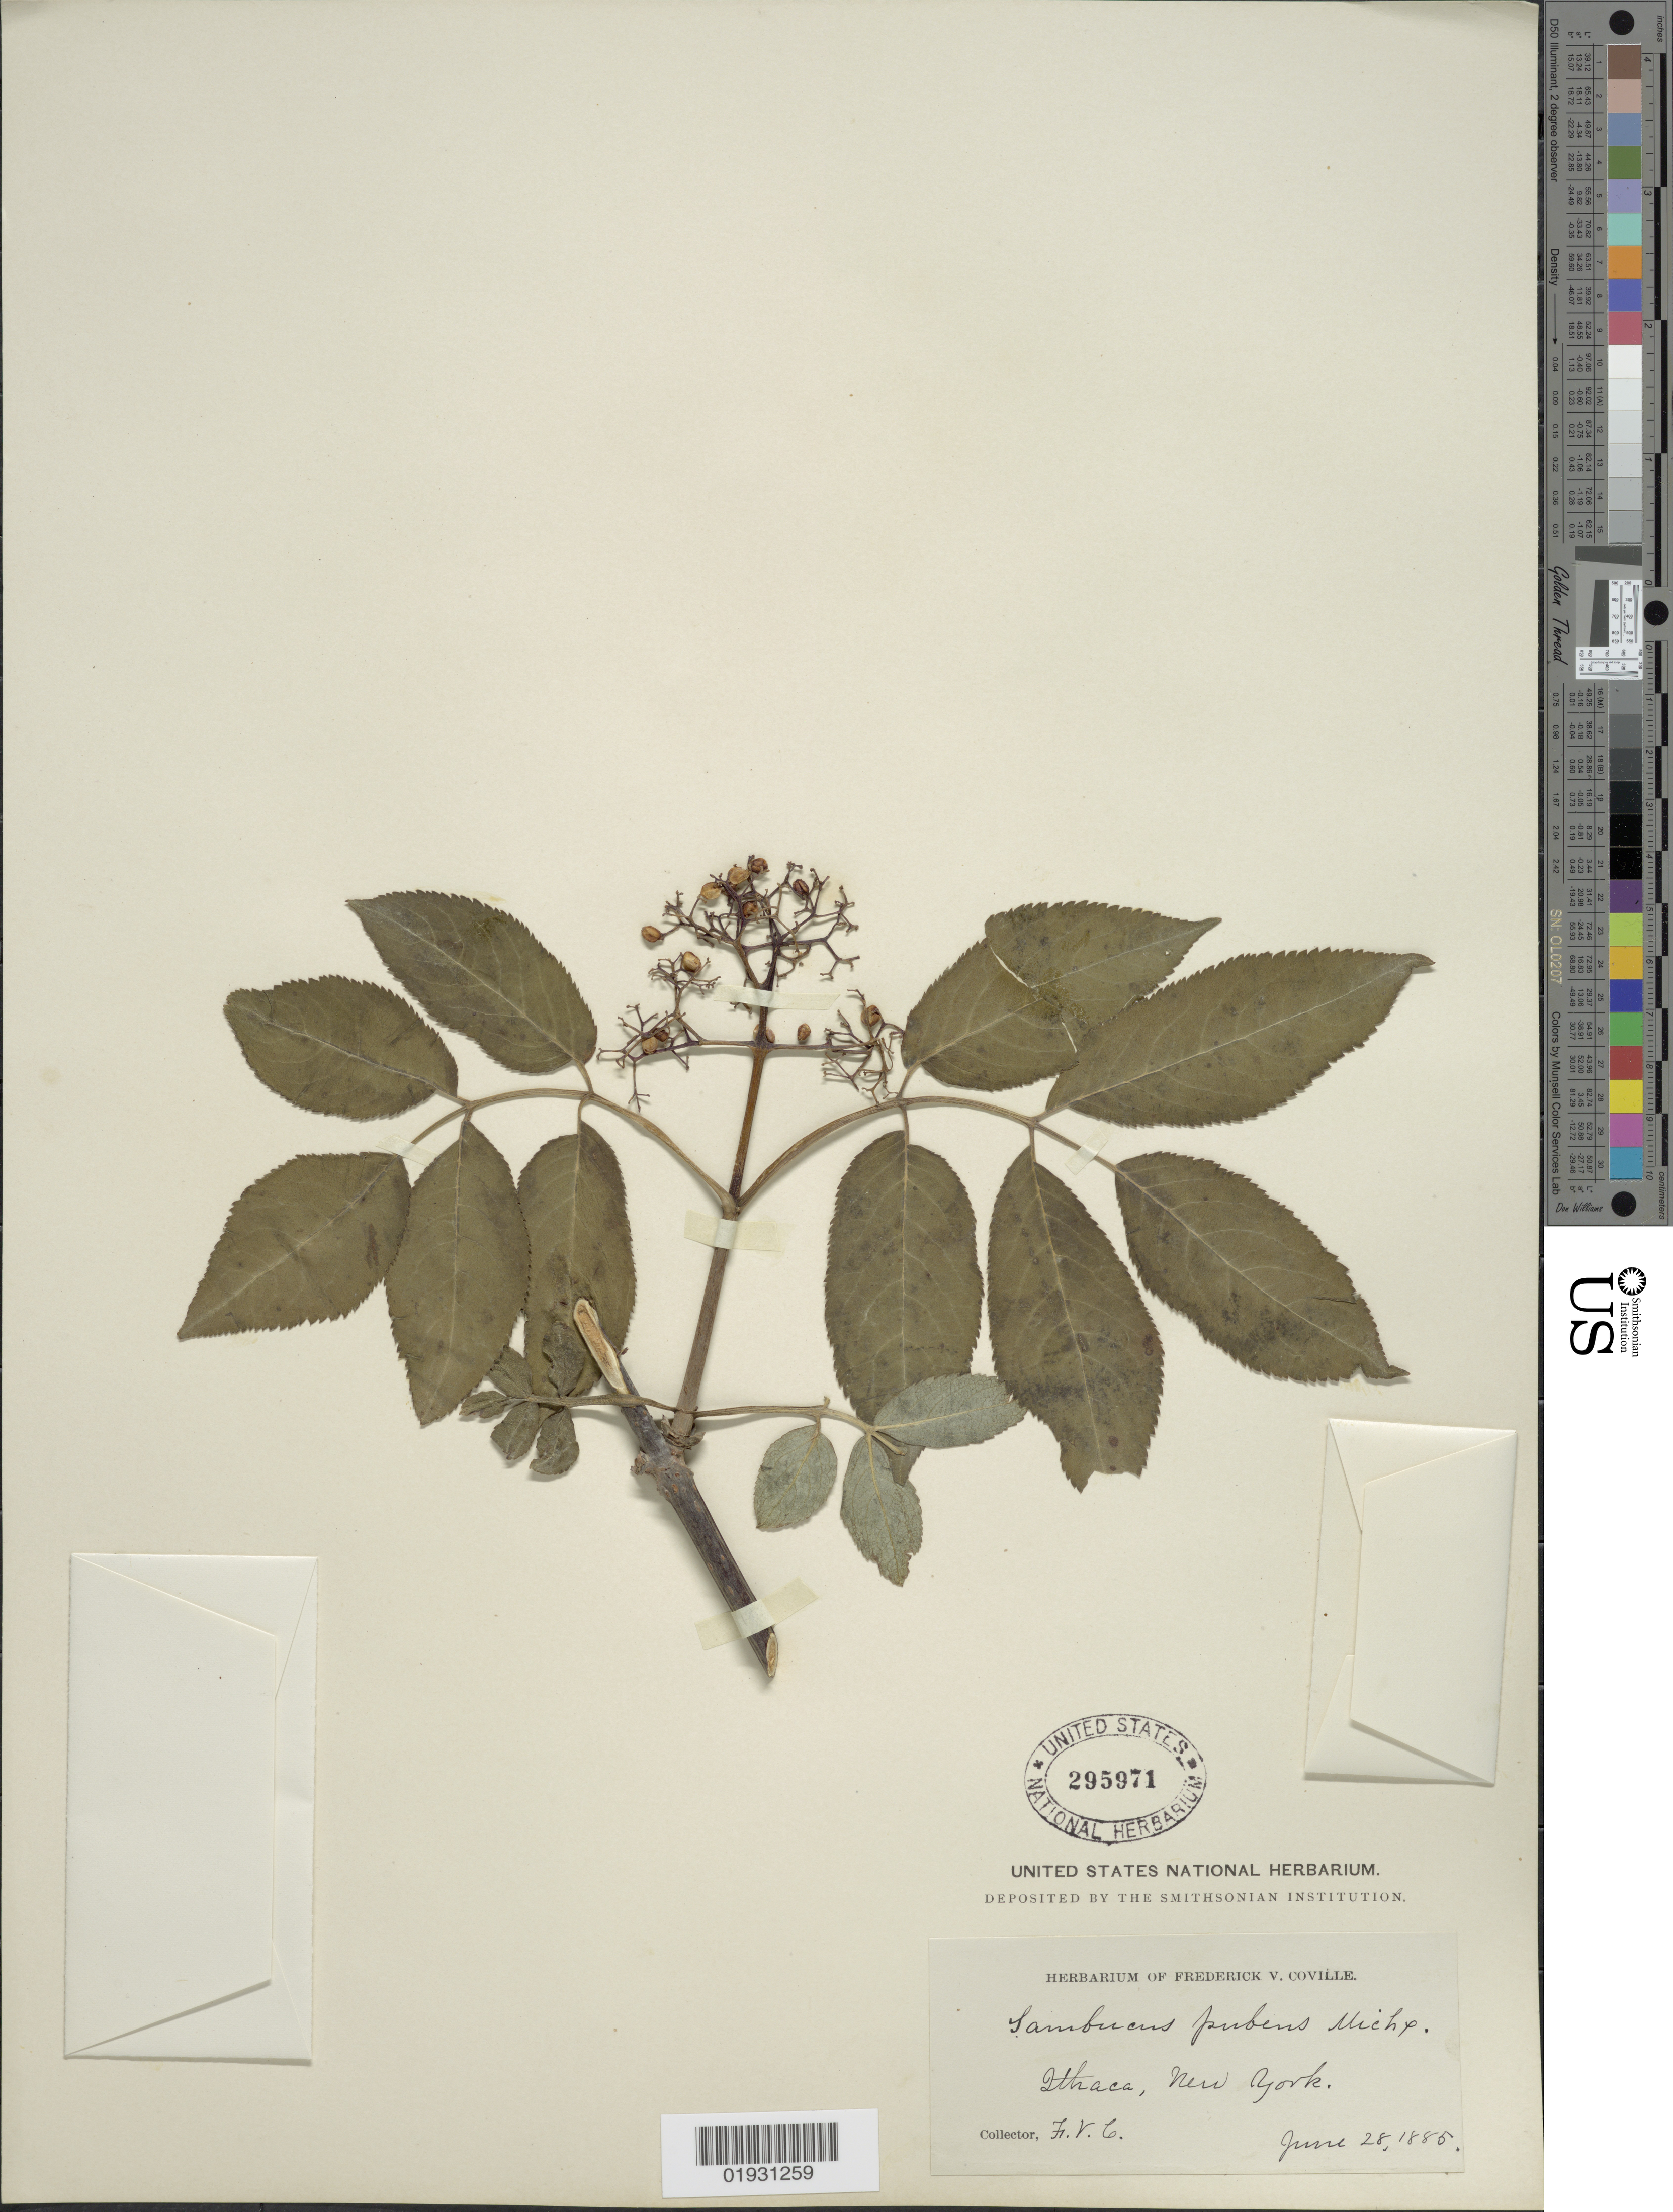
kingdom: Plantae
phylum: Tracheophyta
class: Magnoliopsida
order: Dipsacales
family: Viburnaceae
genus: Sambucus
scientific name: Sambucus racemosa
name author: L.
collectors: F. V. Coville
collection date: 1885-06-28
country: United States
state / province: New York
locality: Ithaca.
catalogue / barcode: US 295971